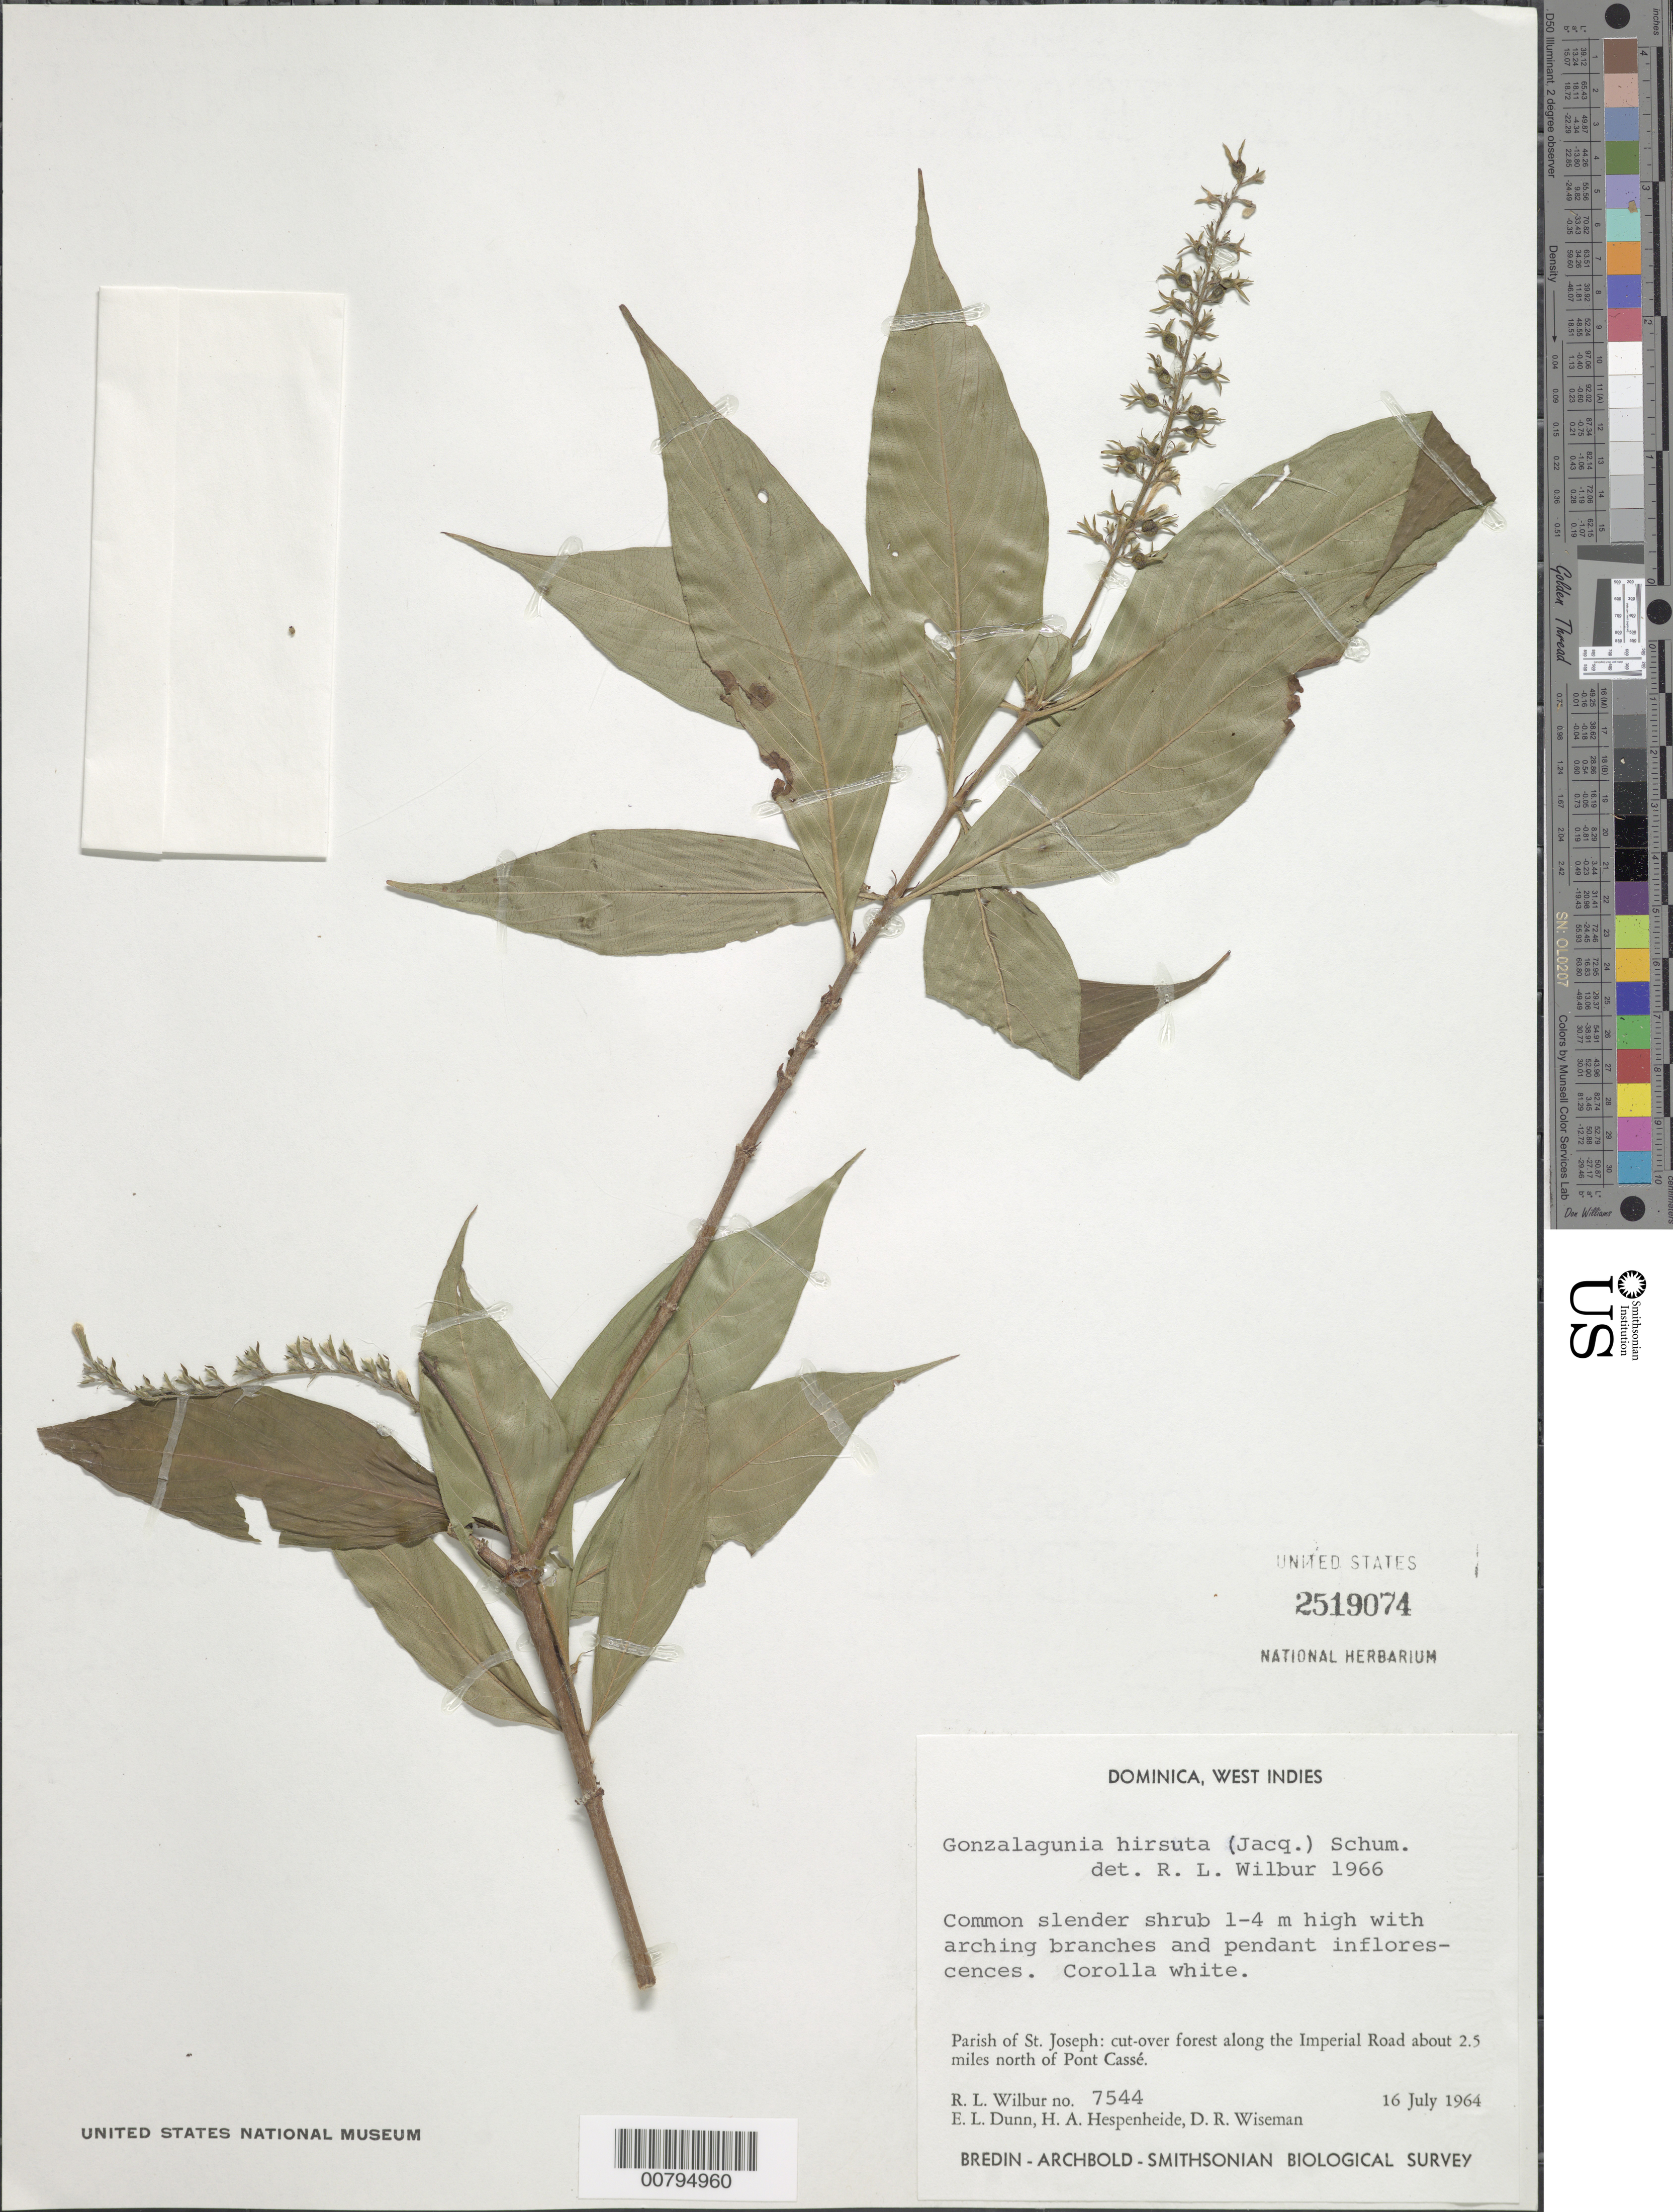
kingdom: Plantae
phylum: Tracheophyta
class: Magnoliopsida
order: Gentianales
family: Rubiaceae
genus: Gonzalagunia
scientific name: Gonzalagunia hirsuta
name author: Schum.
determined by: Wilbur, R. L.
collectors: R. L. Wilbur, E. Dunn, H. A. Hespenheide & D. R. Wiseman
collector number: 7544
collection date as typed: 16 Jul 1964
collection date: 1964-07-16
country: Dominica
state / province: St. Joseph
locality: Along Imperial Road, about 2.5 miles north of Pont Cassé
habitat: Cut-over forest along road.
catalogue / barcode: US 2519074